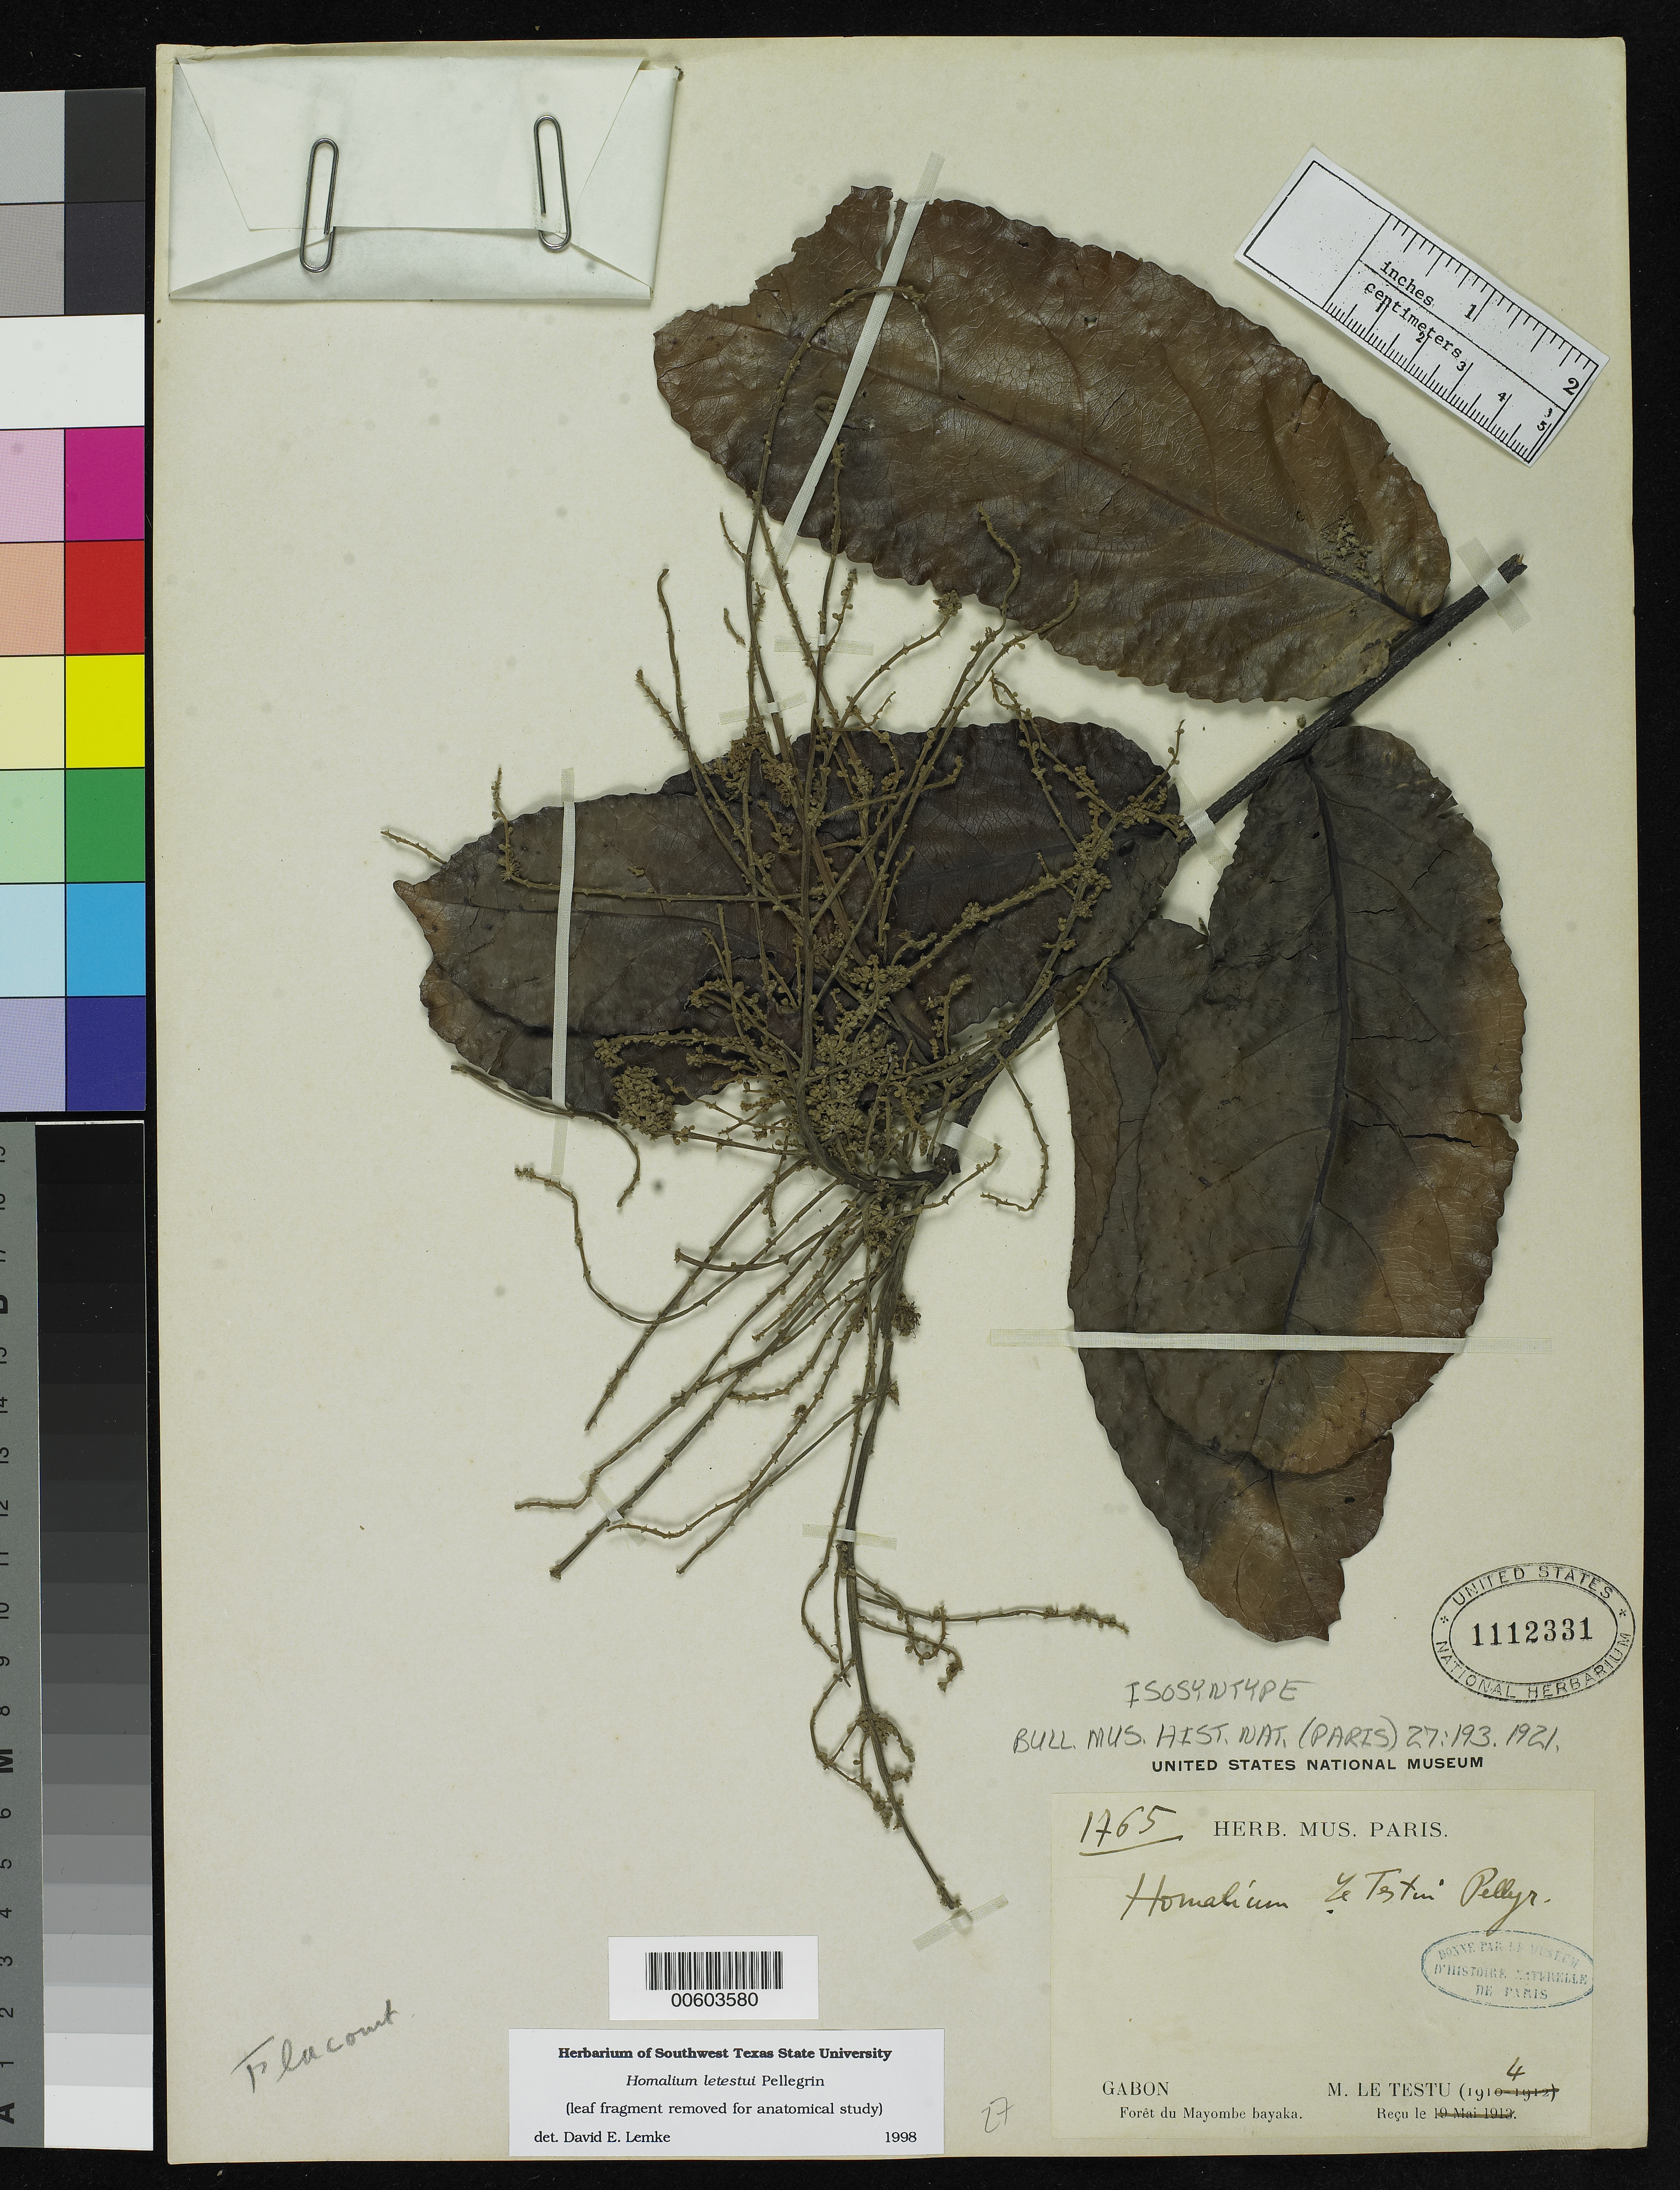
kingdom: Plantae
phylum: Tracheophyta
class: Magnoliopsida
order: Malpighiales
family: Salicaceae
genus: Homalium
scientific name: Homalium letestui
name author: Pellegr.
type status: Isosyntype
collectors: G. Le Testu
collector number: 1765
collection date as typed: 1914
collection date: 1914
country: Gabon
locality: Foret du Mayombe Bayaka.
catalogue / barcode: US 1112331